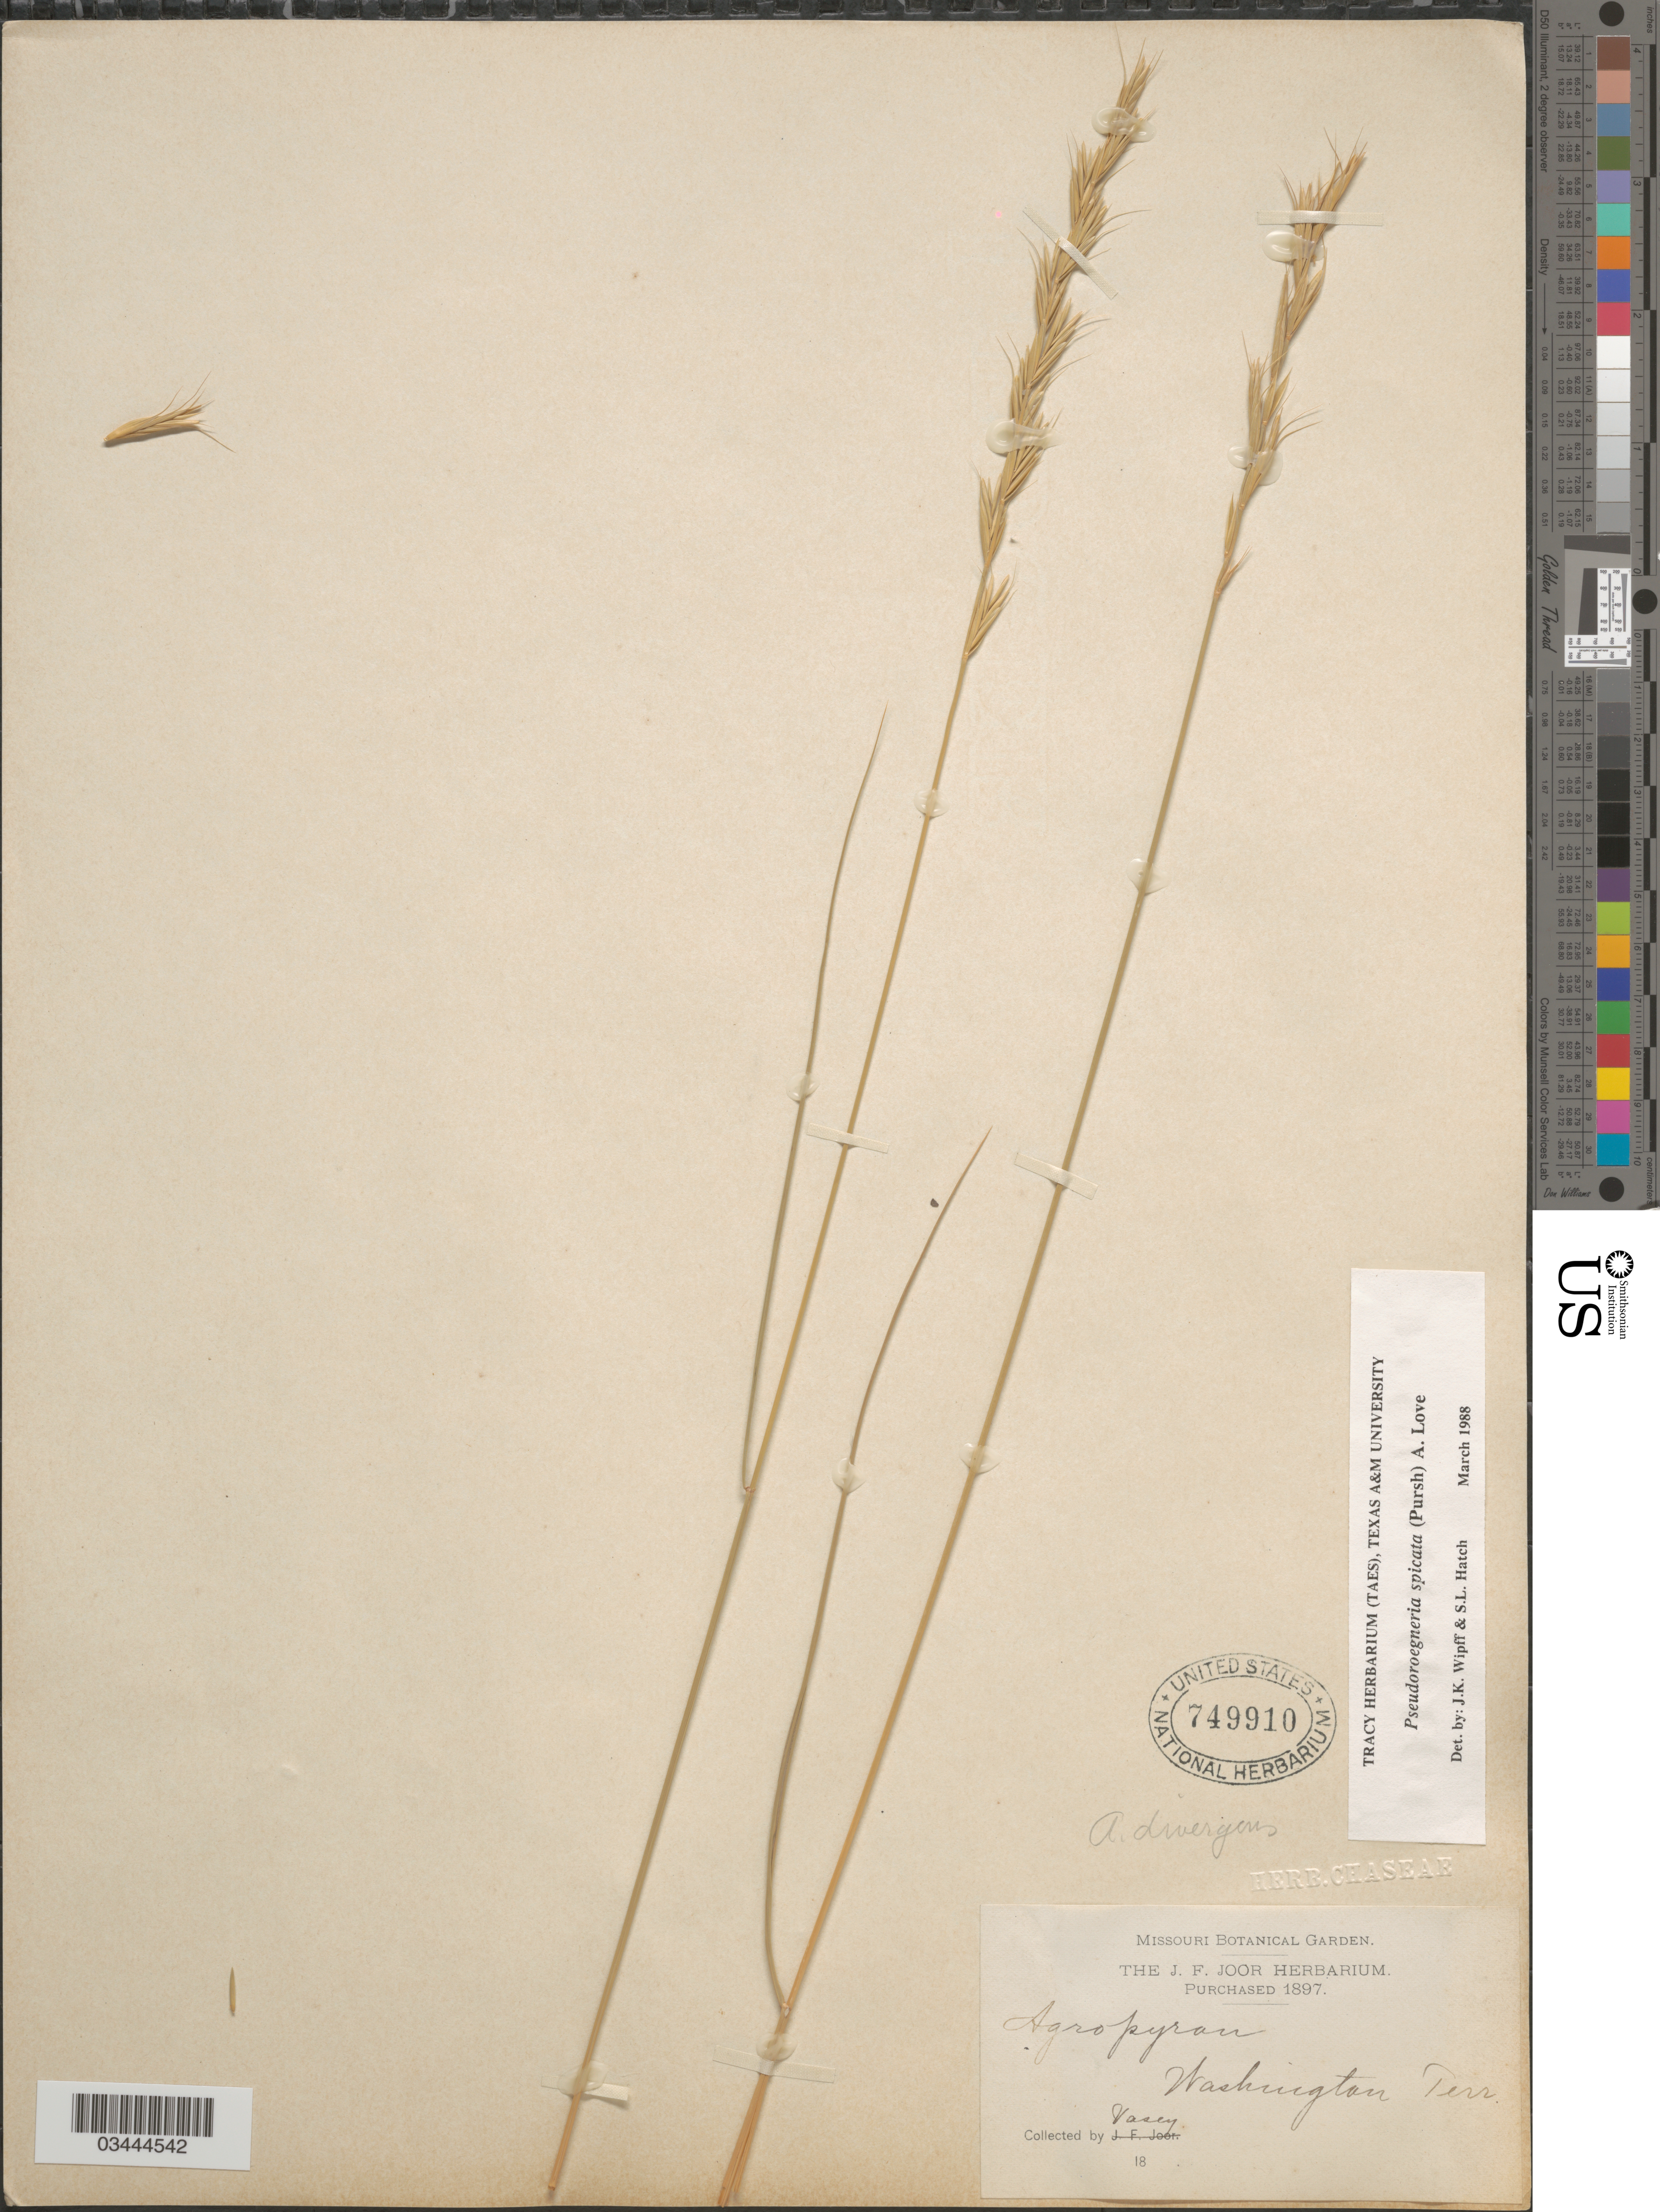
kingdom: Plantae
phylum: Tracheophyta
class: Liliopsida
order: Poales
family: Poaceae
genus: Pseudoroegneria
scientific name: Pseudoroegneria spicata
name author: (Pursh) Á. Löve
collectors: Vasey, --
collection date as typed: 18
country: United States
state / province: Washington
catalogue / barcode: US 749910